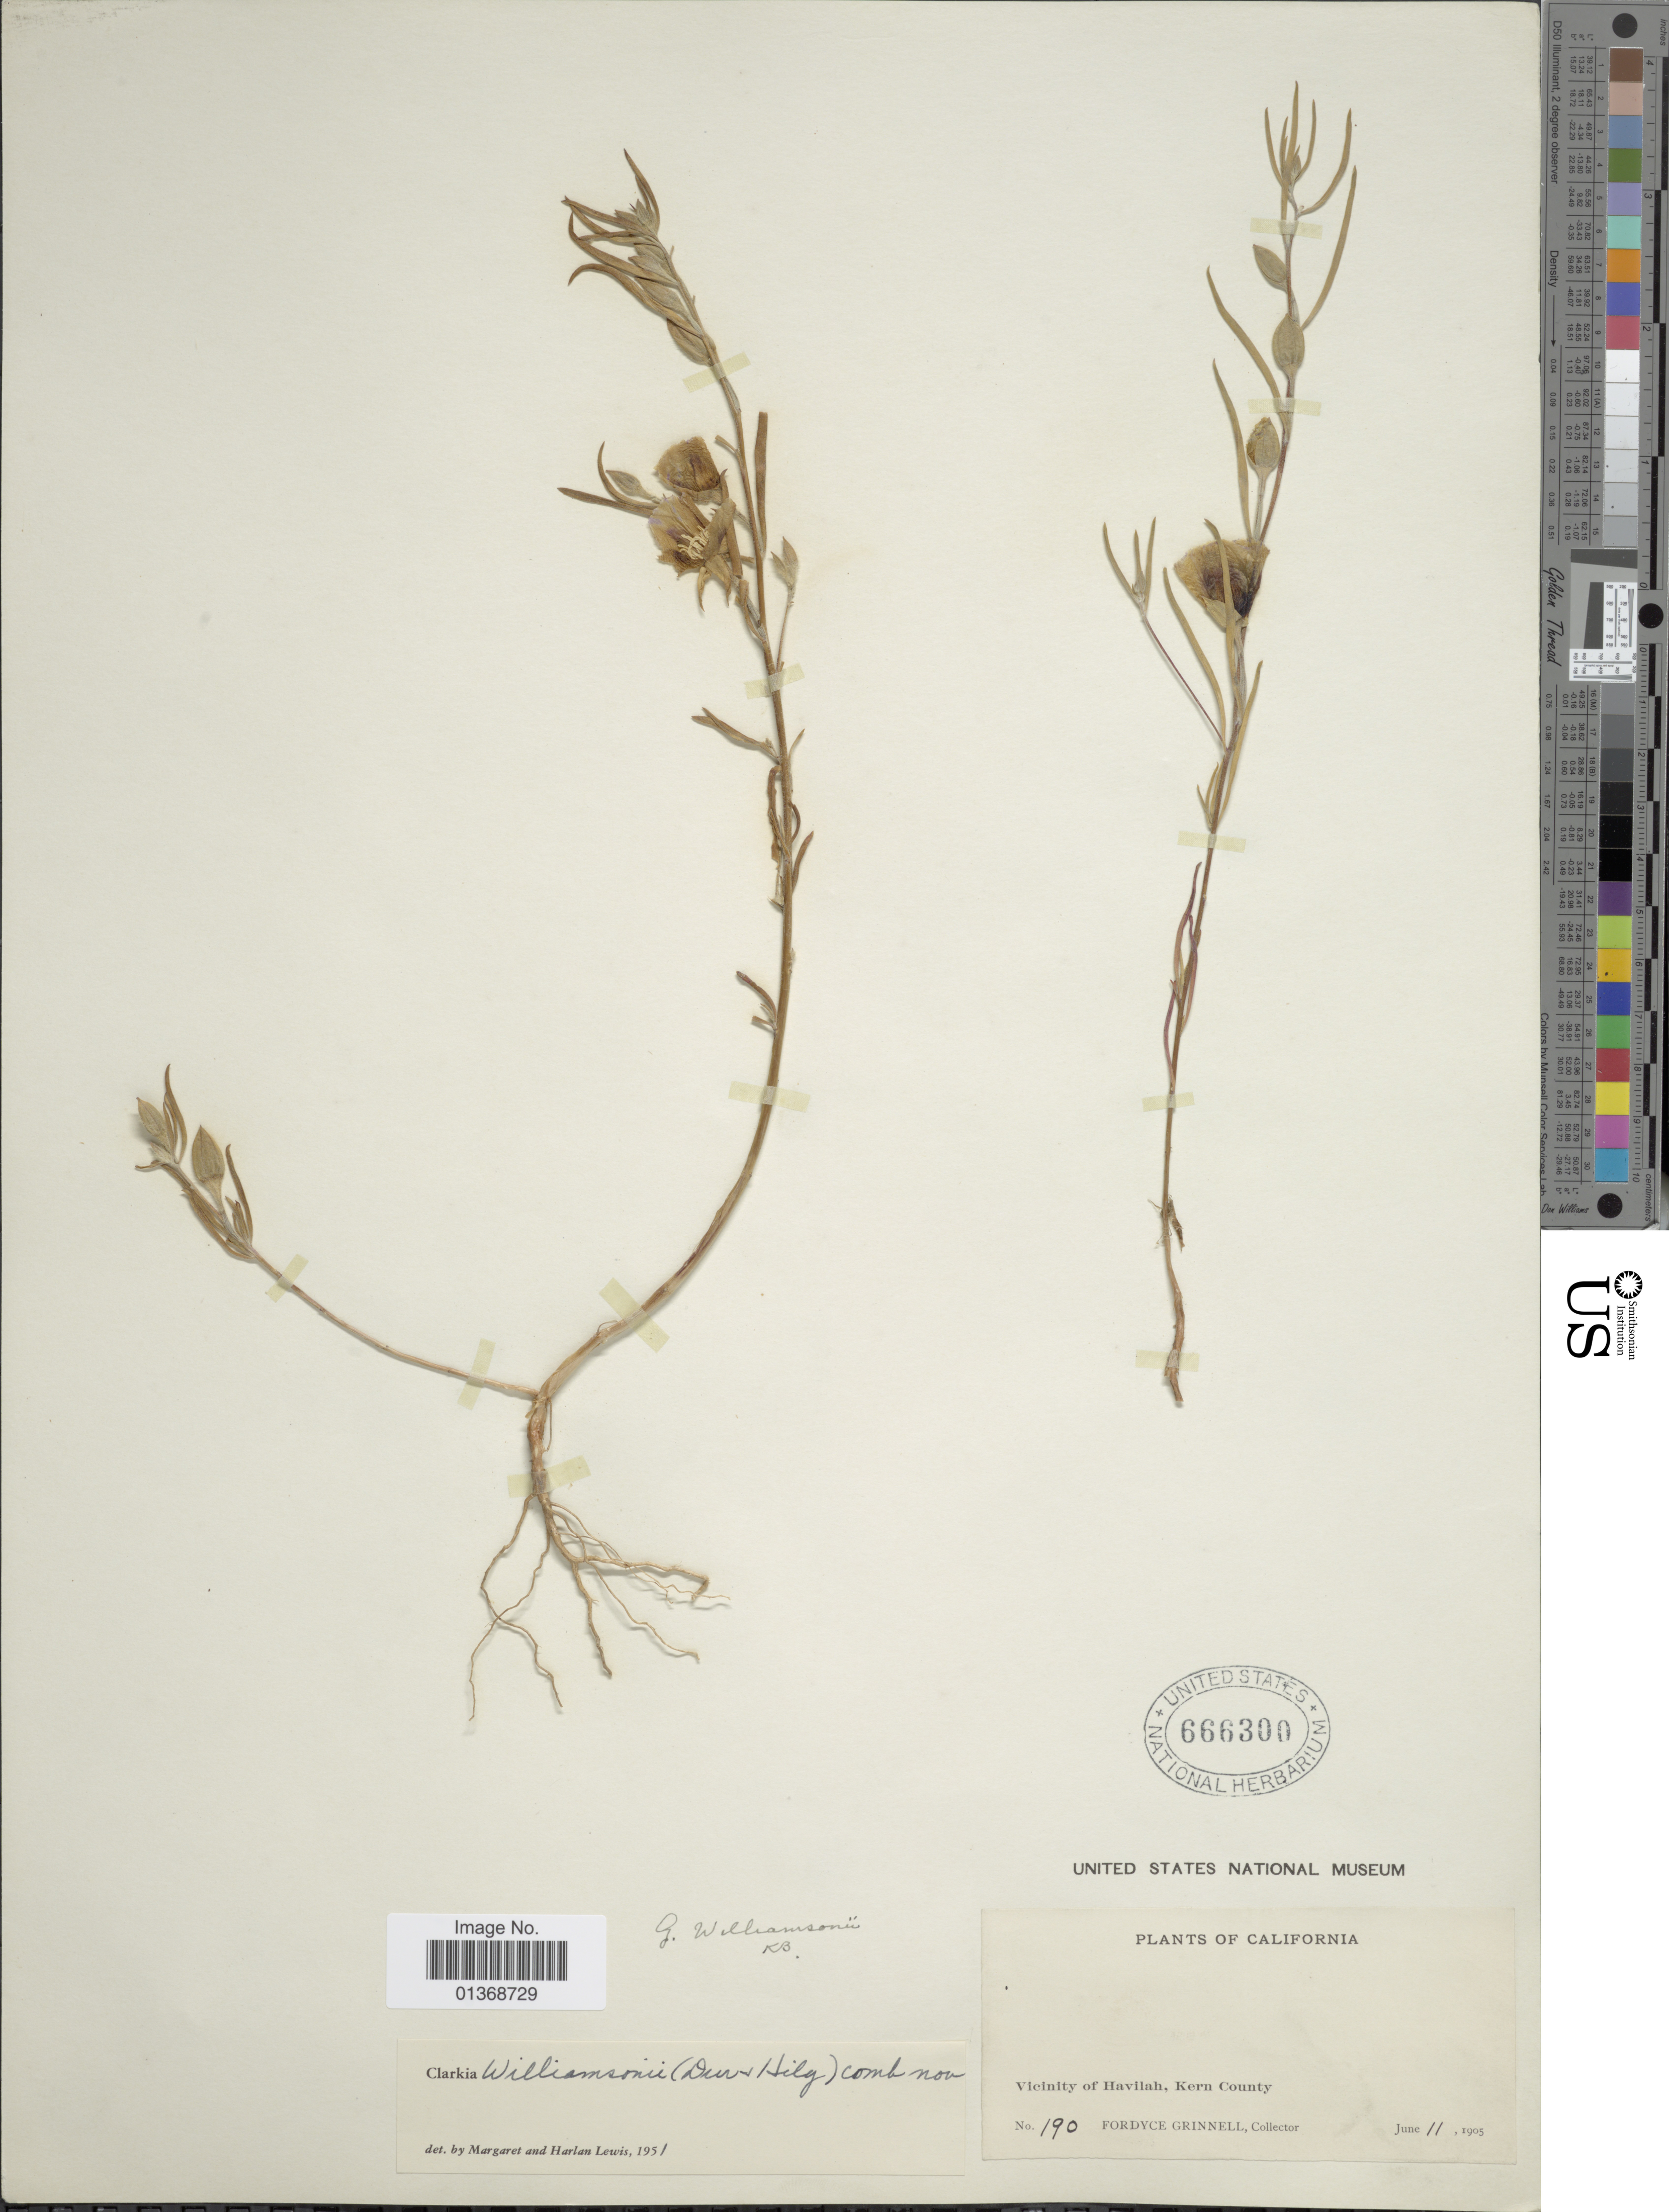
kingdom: Plantae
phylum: Tracheophyta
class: Magnoliopsida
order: Myrtales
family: Onagraceae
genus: Clarkia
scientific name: Clarkia williamsonii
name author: (Durand & Hilg.) F. H. Lewis & M.E. Lewis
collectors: F. Grinnell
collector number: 190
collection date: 1905-06-11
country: United States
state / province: California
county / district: Kern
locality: Vicinity of Havilah, Kern County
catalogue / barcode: US 666300